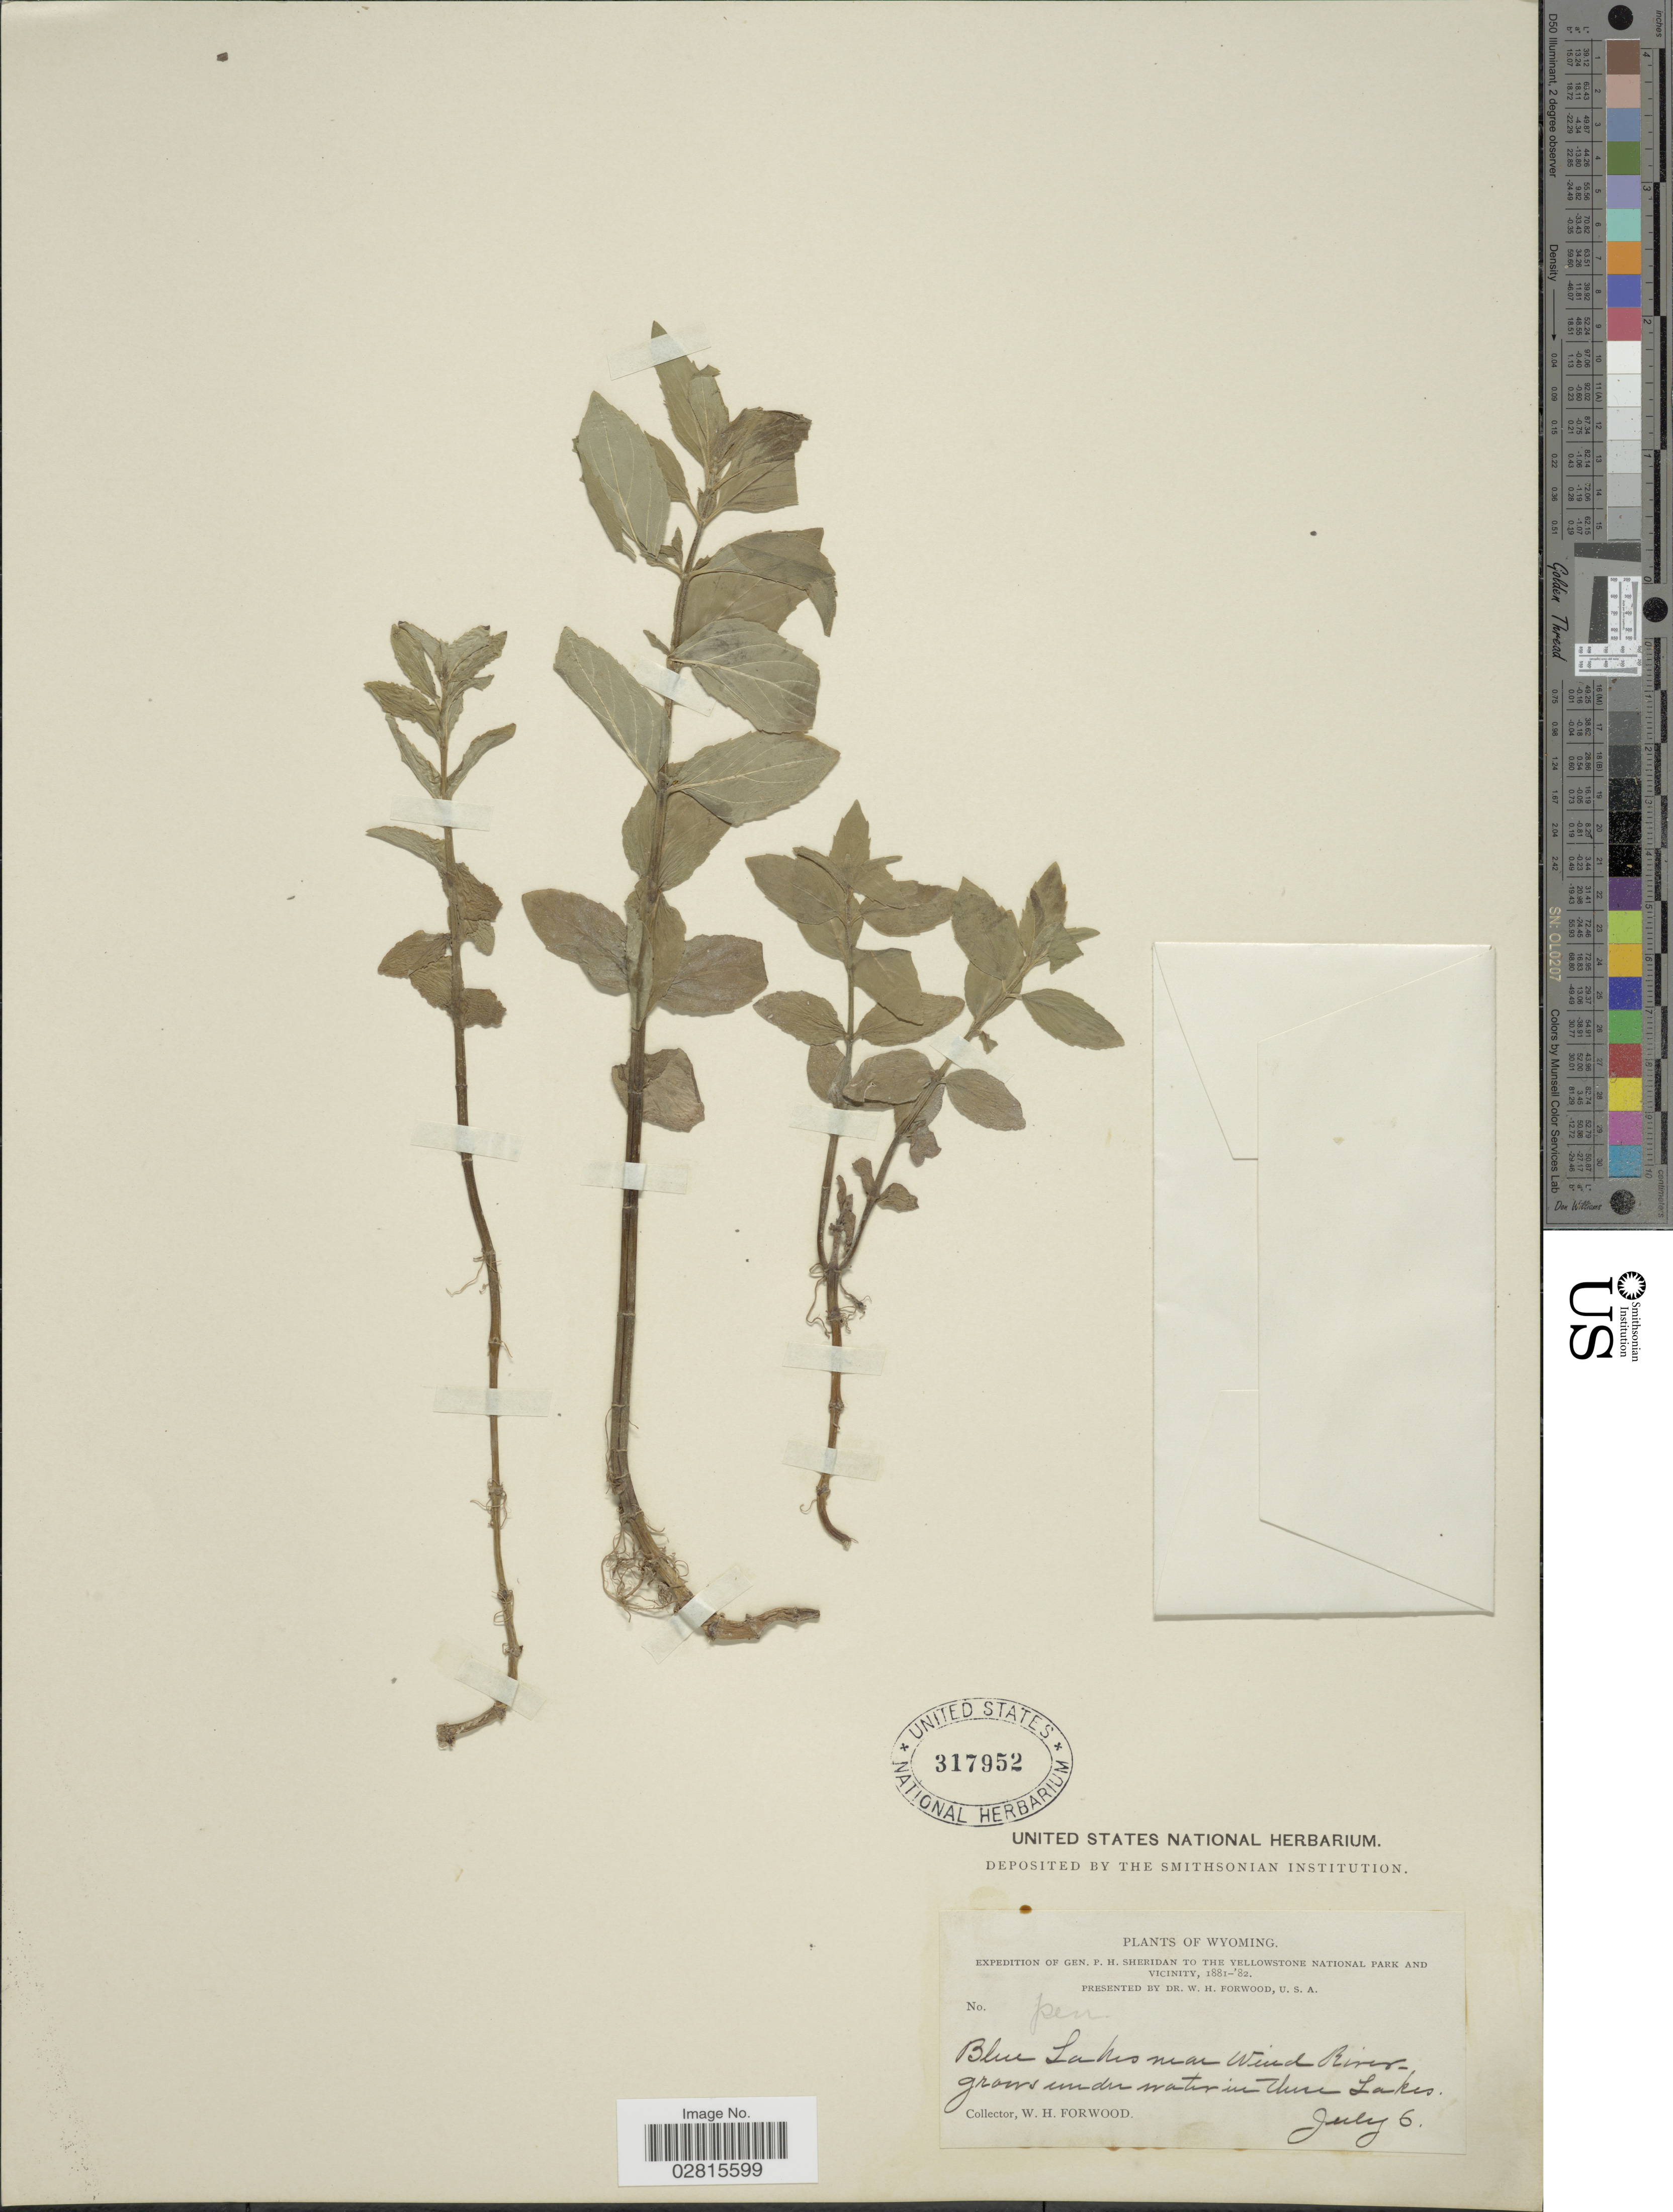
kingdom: Plantae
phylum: Tracheophyta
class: Magnoliopsida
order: Lamiales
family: Lamiaceae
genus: Mentha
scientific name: Mentha penardii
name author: (Briq.) Rydb.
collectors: W. Forwood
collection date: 1881-07-06/1882-07-06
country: United States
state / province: Wyoming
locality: Yellowstone National Park and vicinity, Blue Lakes near Wind River,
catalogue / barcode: US 317952